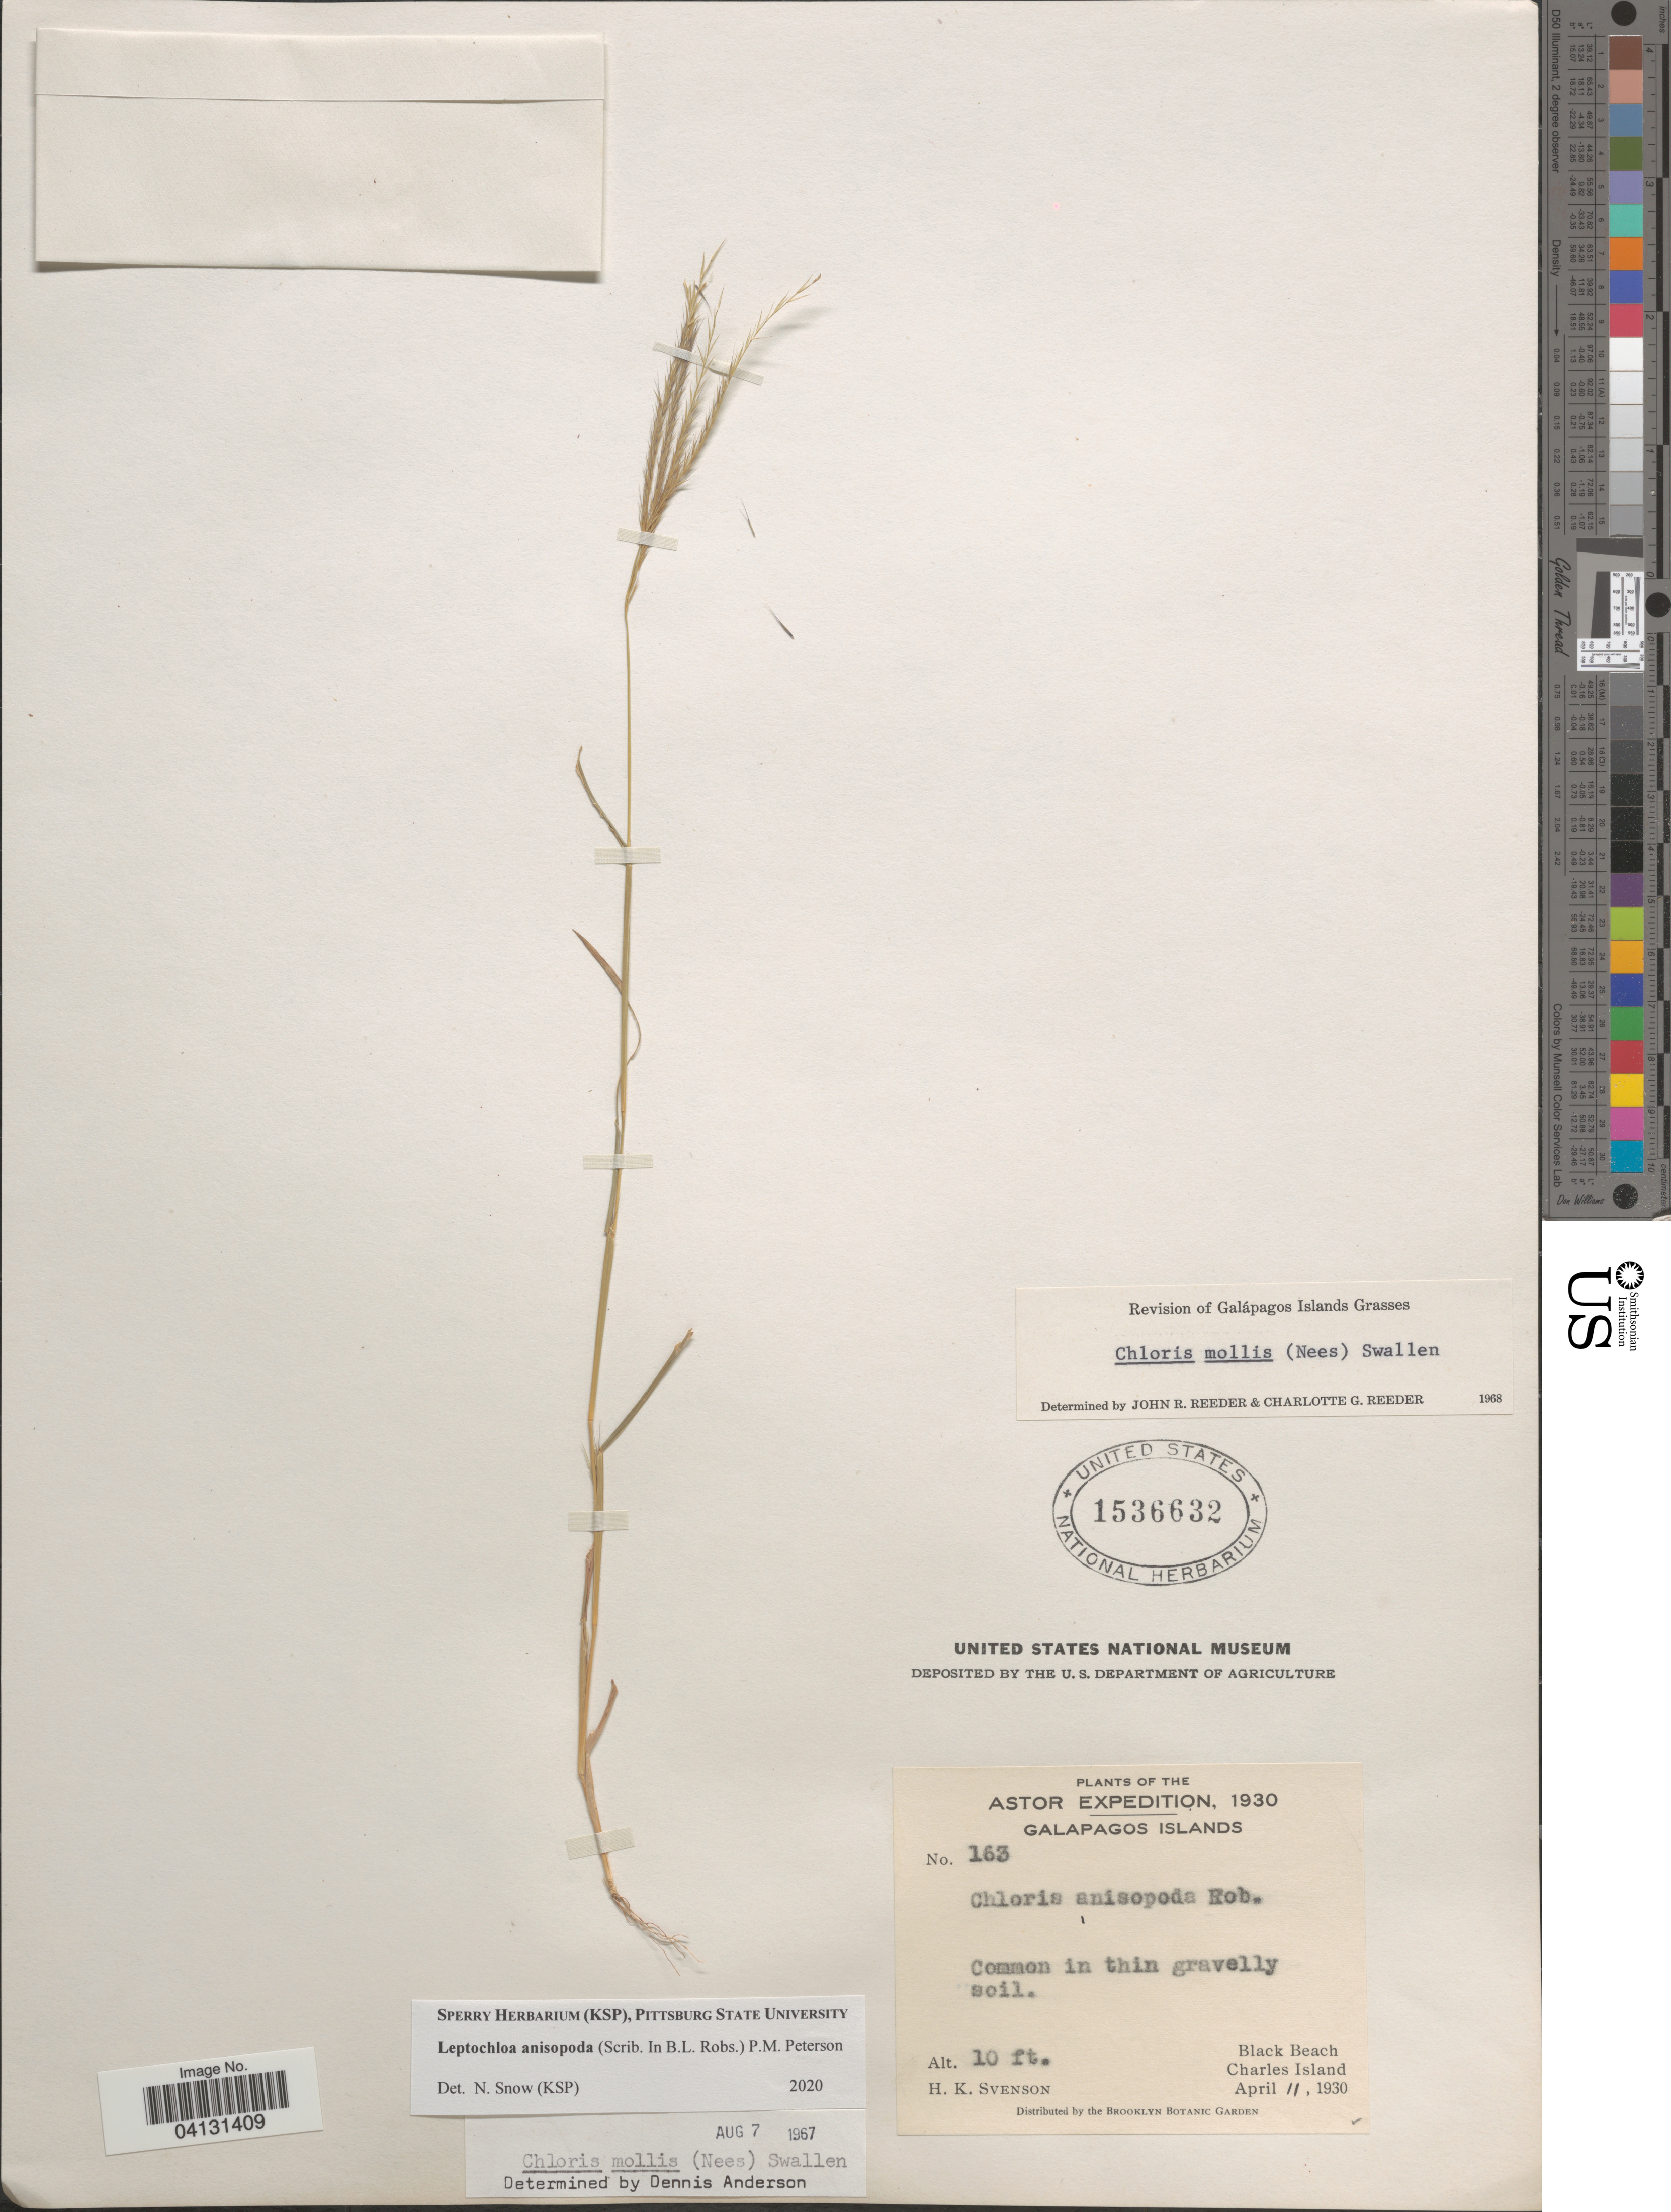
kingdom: Plantae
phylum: Tracheophyta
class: Liliopsida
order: Poales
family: Poaceae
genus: Leptochloa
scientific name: Leptochloa anisopoda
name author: (B.L. Rob. ex Scribn.) P.M. Peterson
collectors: H. K. Svenson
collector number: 163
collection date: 1930-04-11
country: Ecuador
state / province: Colón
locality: The Astor Expedition, 1930. Galapagos Islands. Black Beach. Charles Island.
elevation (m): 3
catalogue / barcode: US 1536632